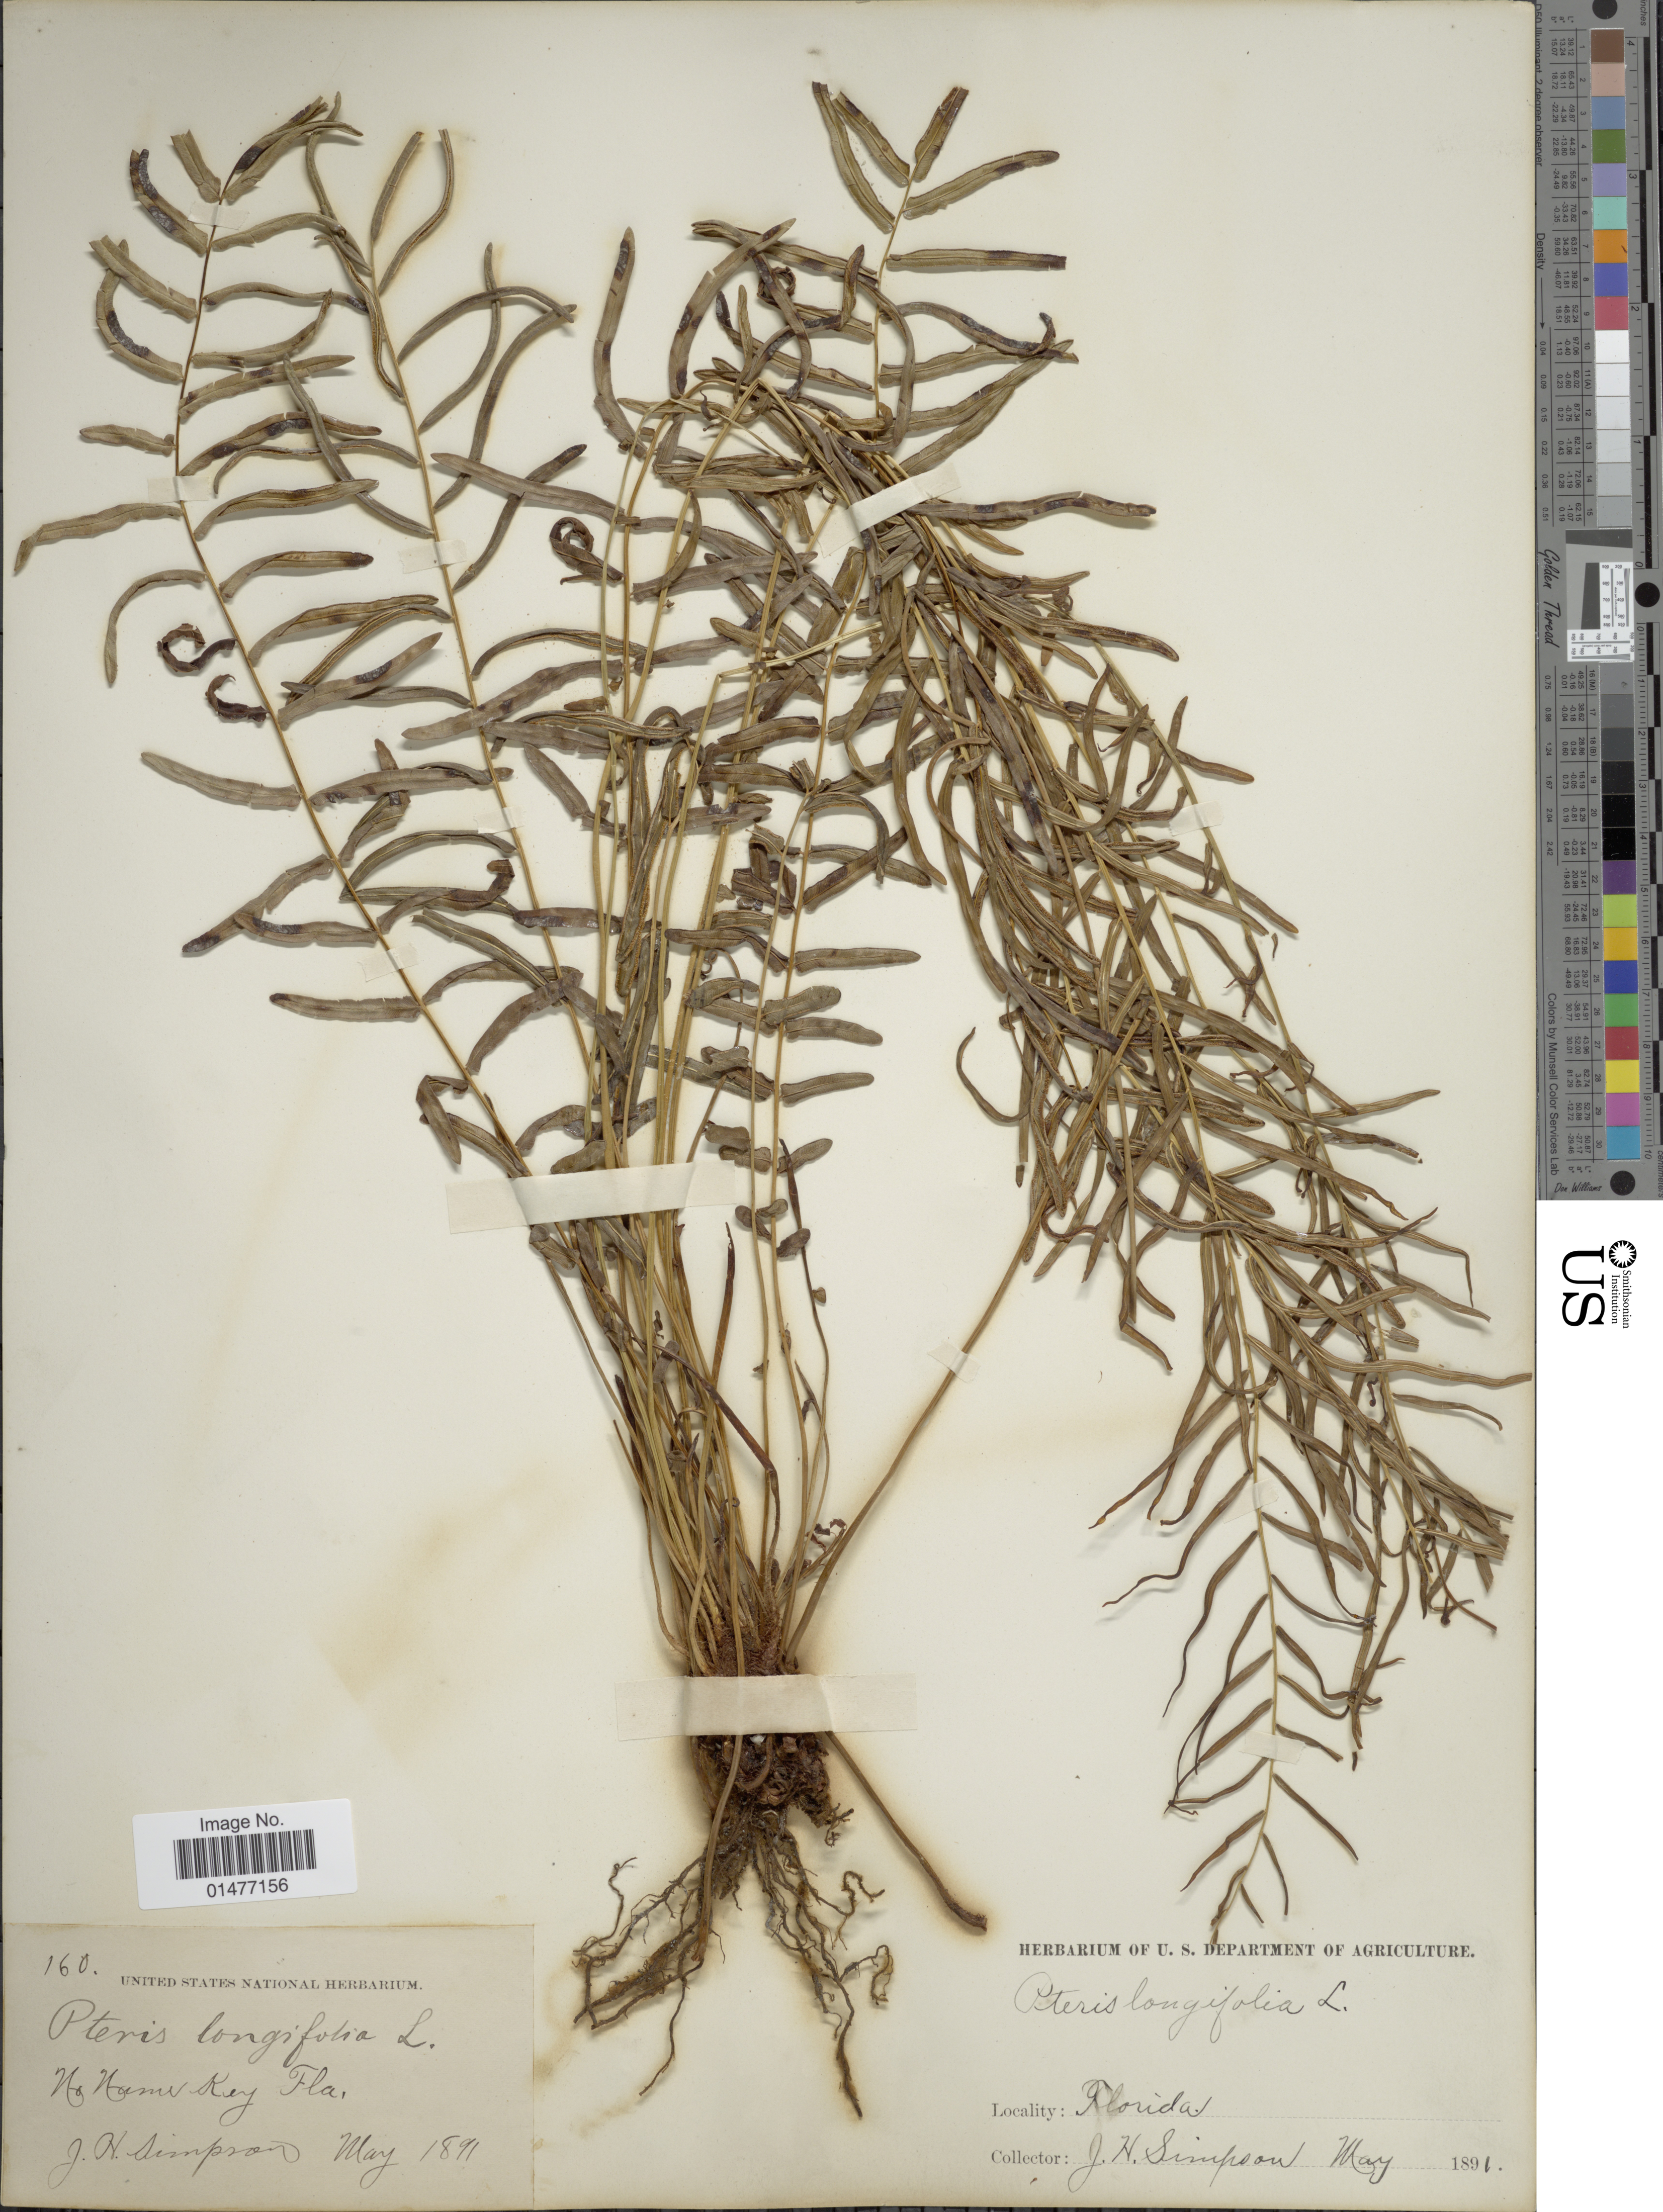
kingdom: Plantae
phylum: Tracheophyta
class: Polypodiopsida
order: Polypodiales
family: Pteridaceae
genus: Pteris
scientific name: Pteris bahamenis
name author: (J. Agardh) Fée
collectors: J. H. Simpson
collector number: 160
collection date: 1891-05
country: United States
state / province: Florida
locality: No Name Key